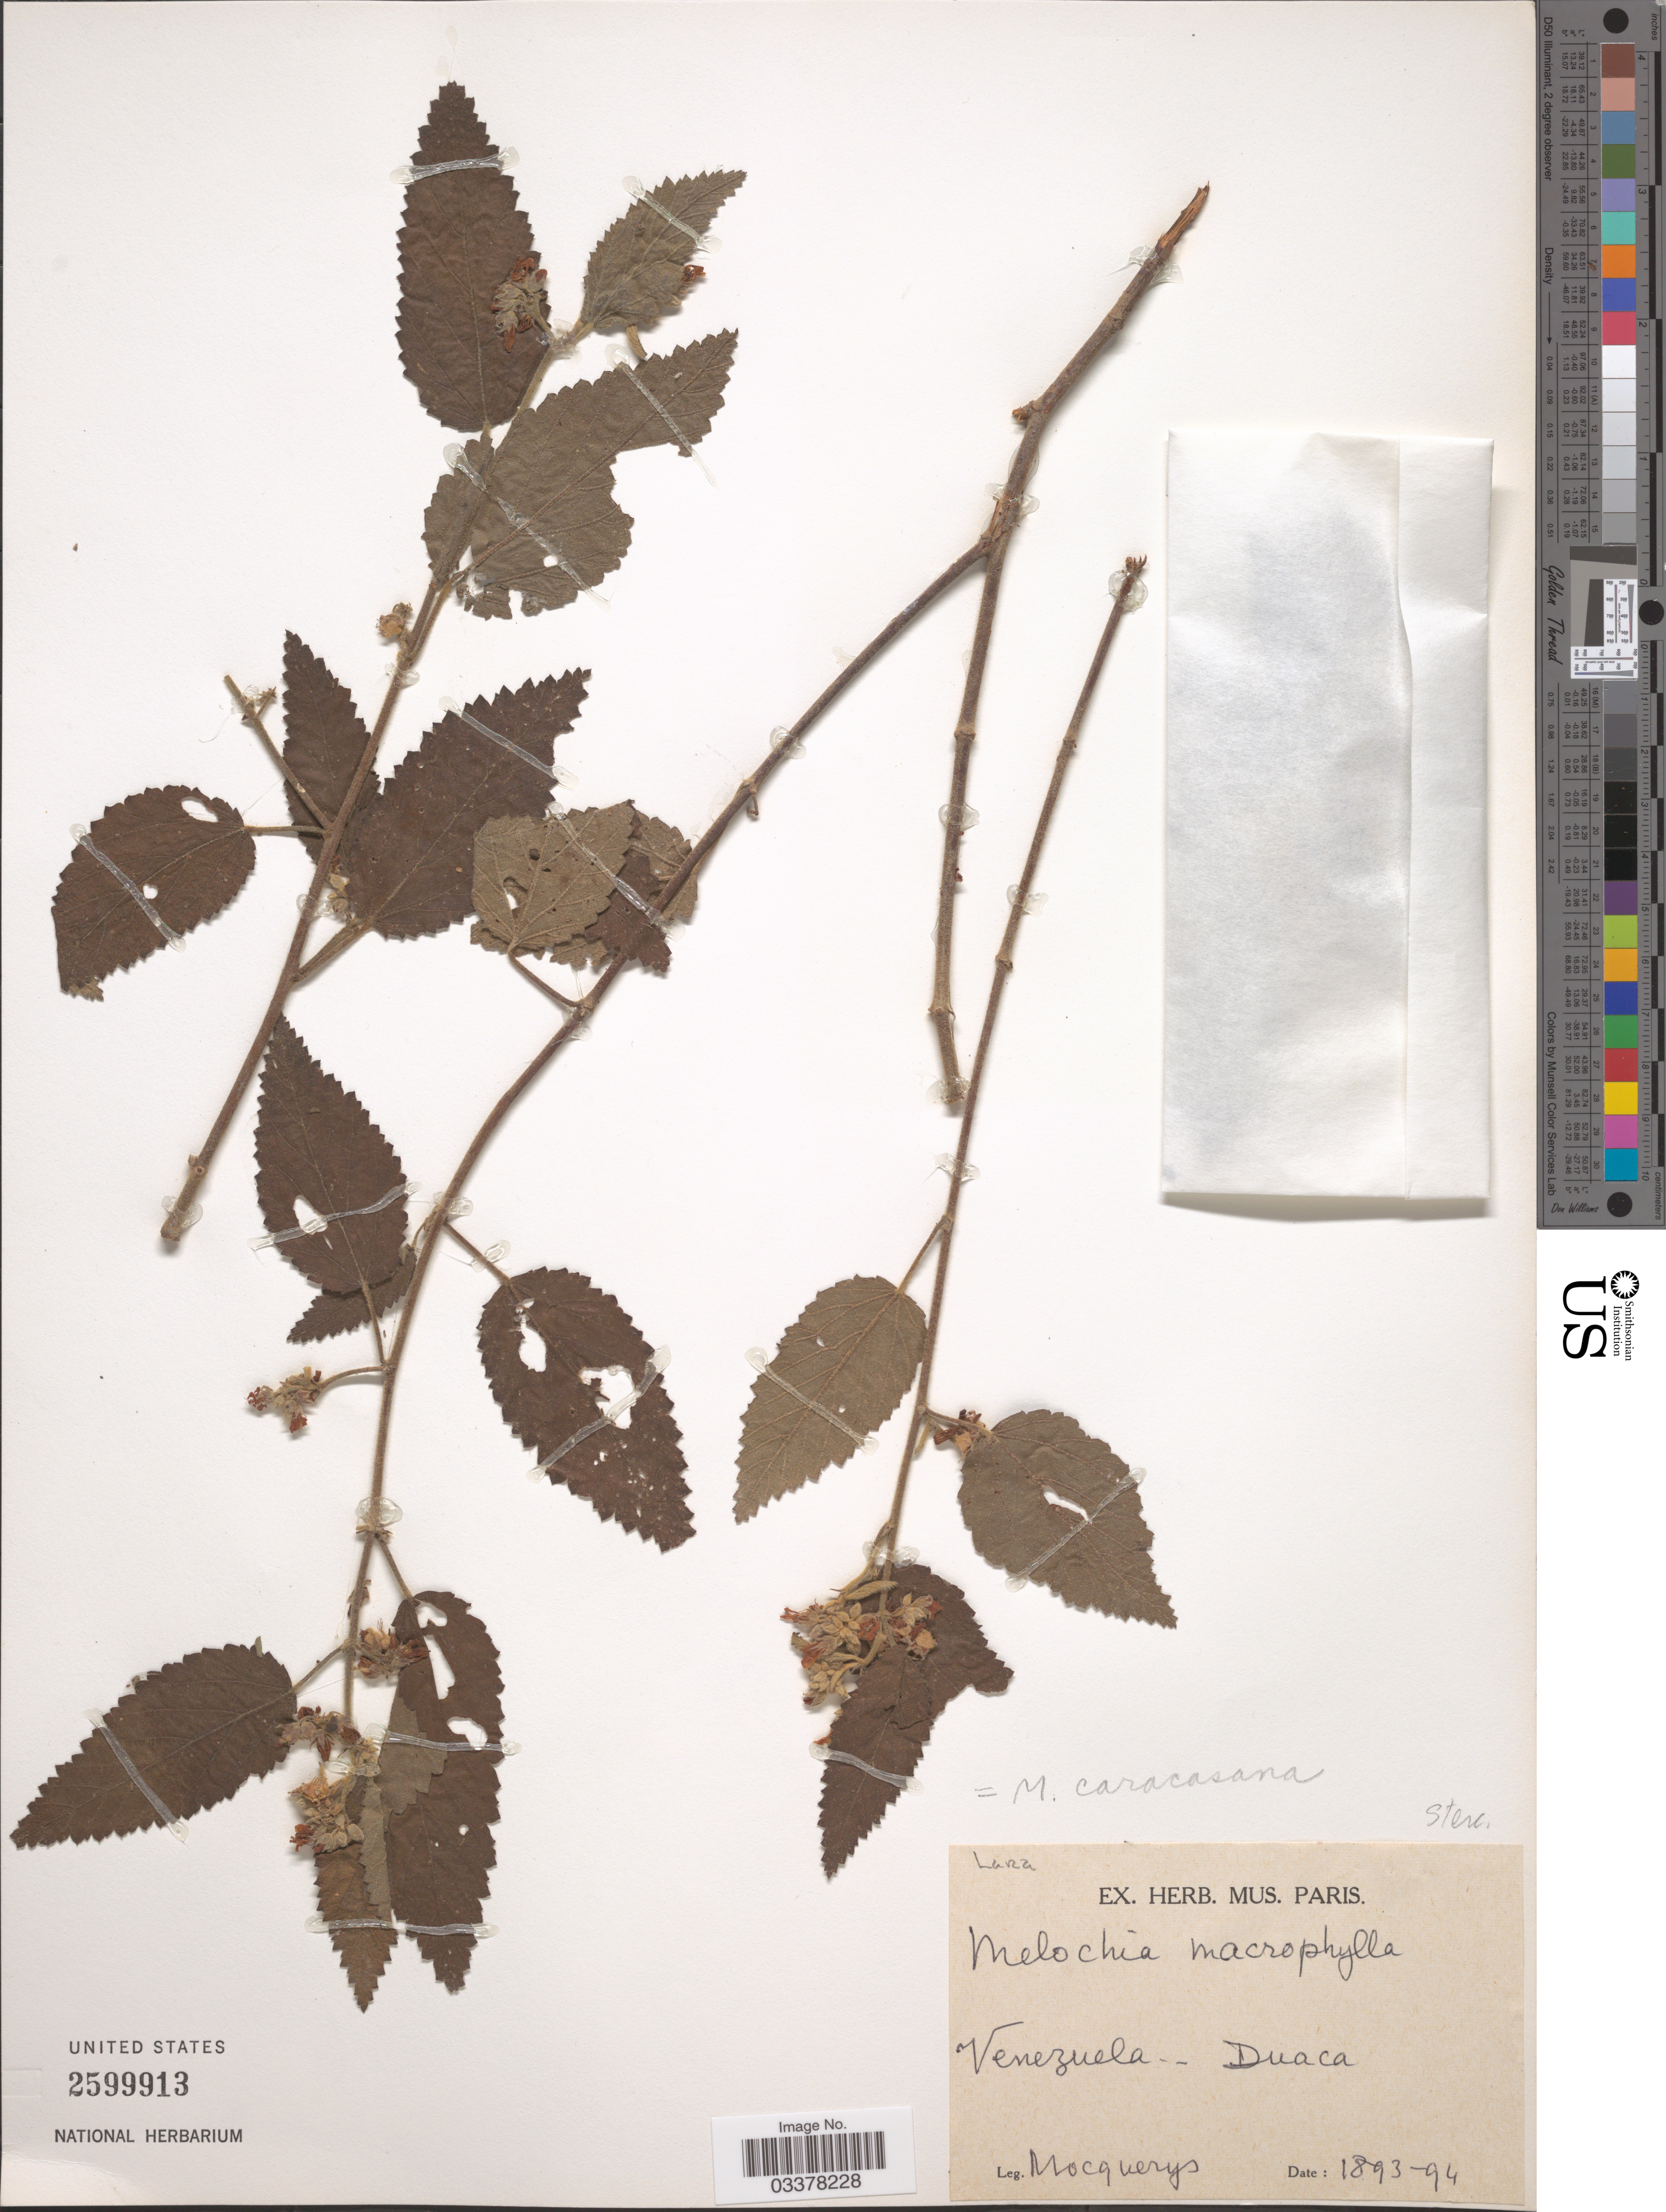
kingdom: Plantae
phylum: Tracheophyta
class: Magnoliopsida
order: Malvales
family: Malvaceae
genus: Melochia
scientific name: Melochia caracasana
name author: Jacq.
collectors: A. Mocquerys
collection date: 1893/1894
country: Venezuela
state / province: Lara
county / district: Crespo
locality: Duaca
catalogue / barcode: US 2599913